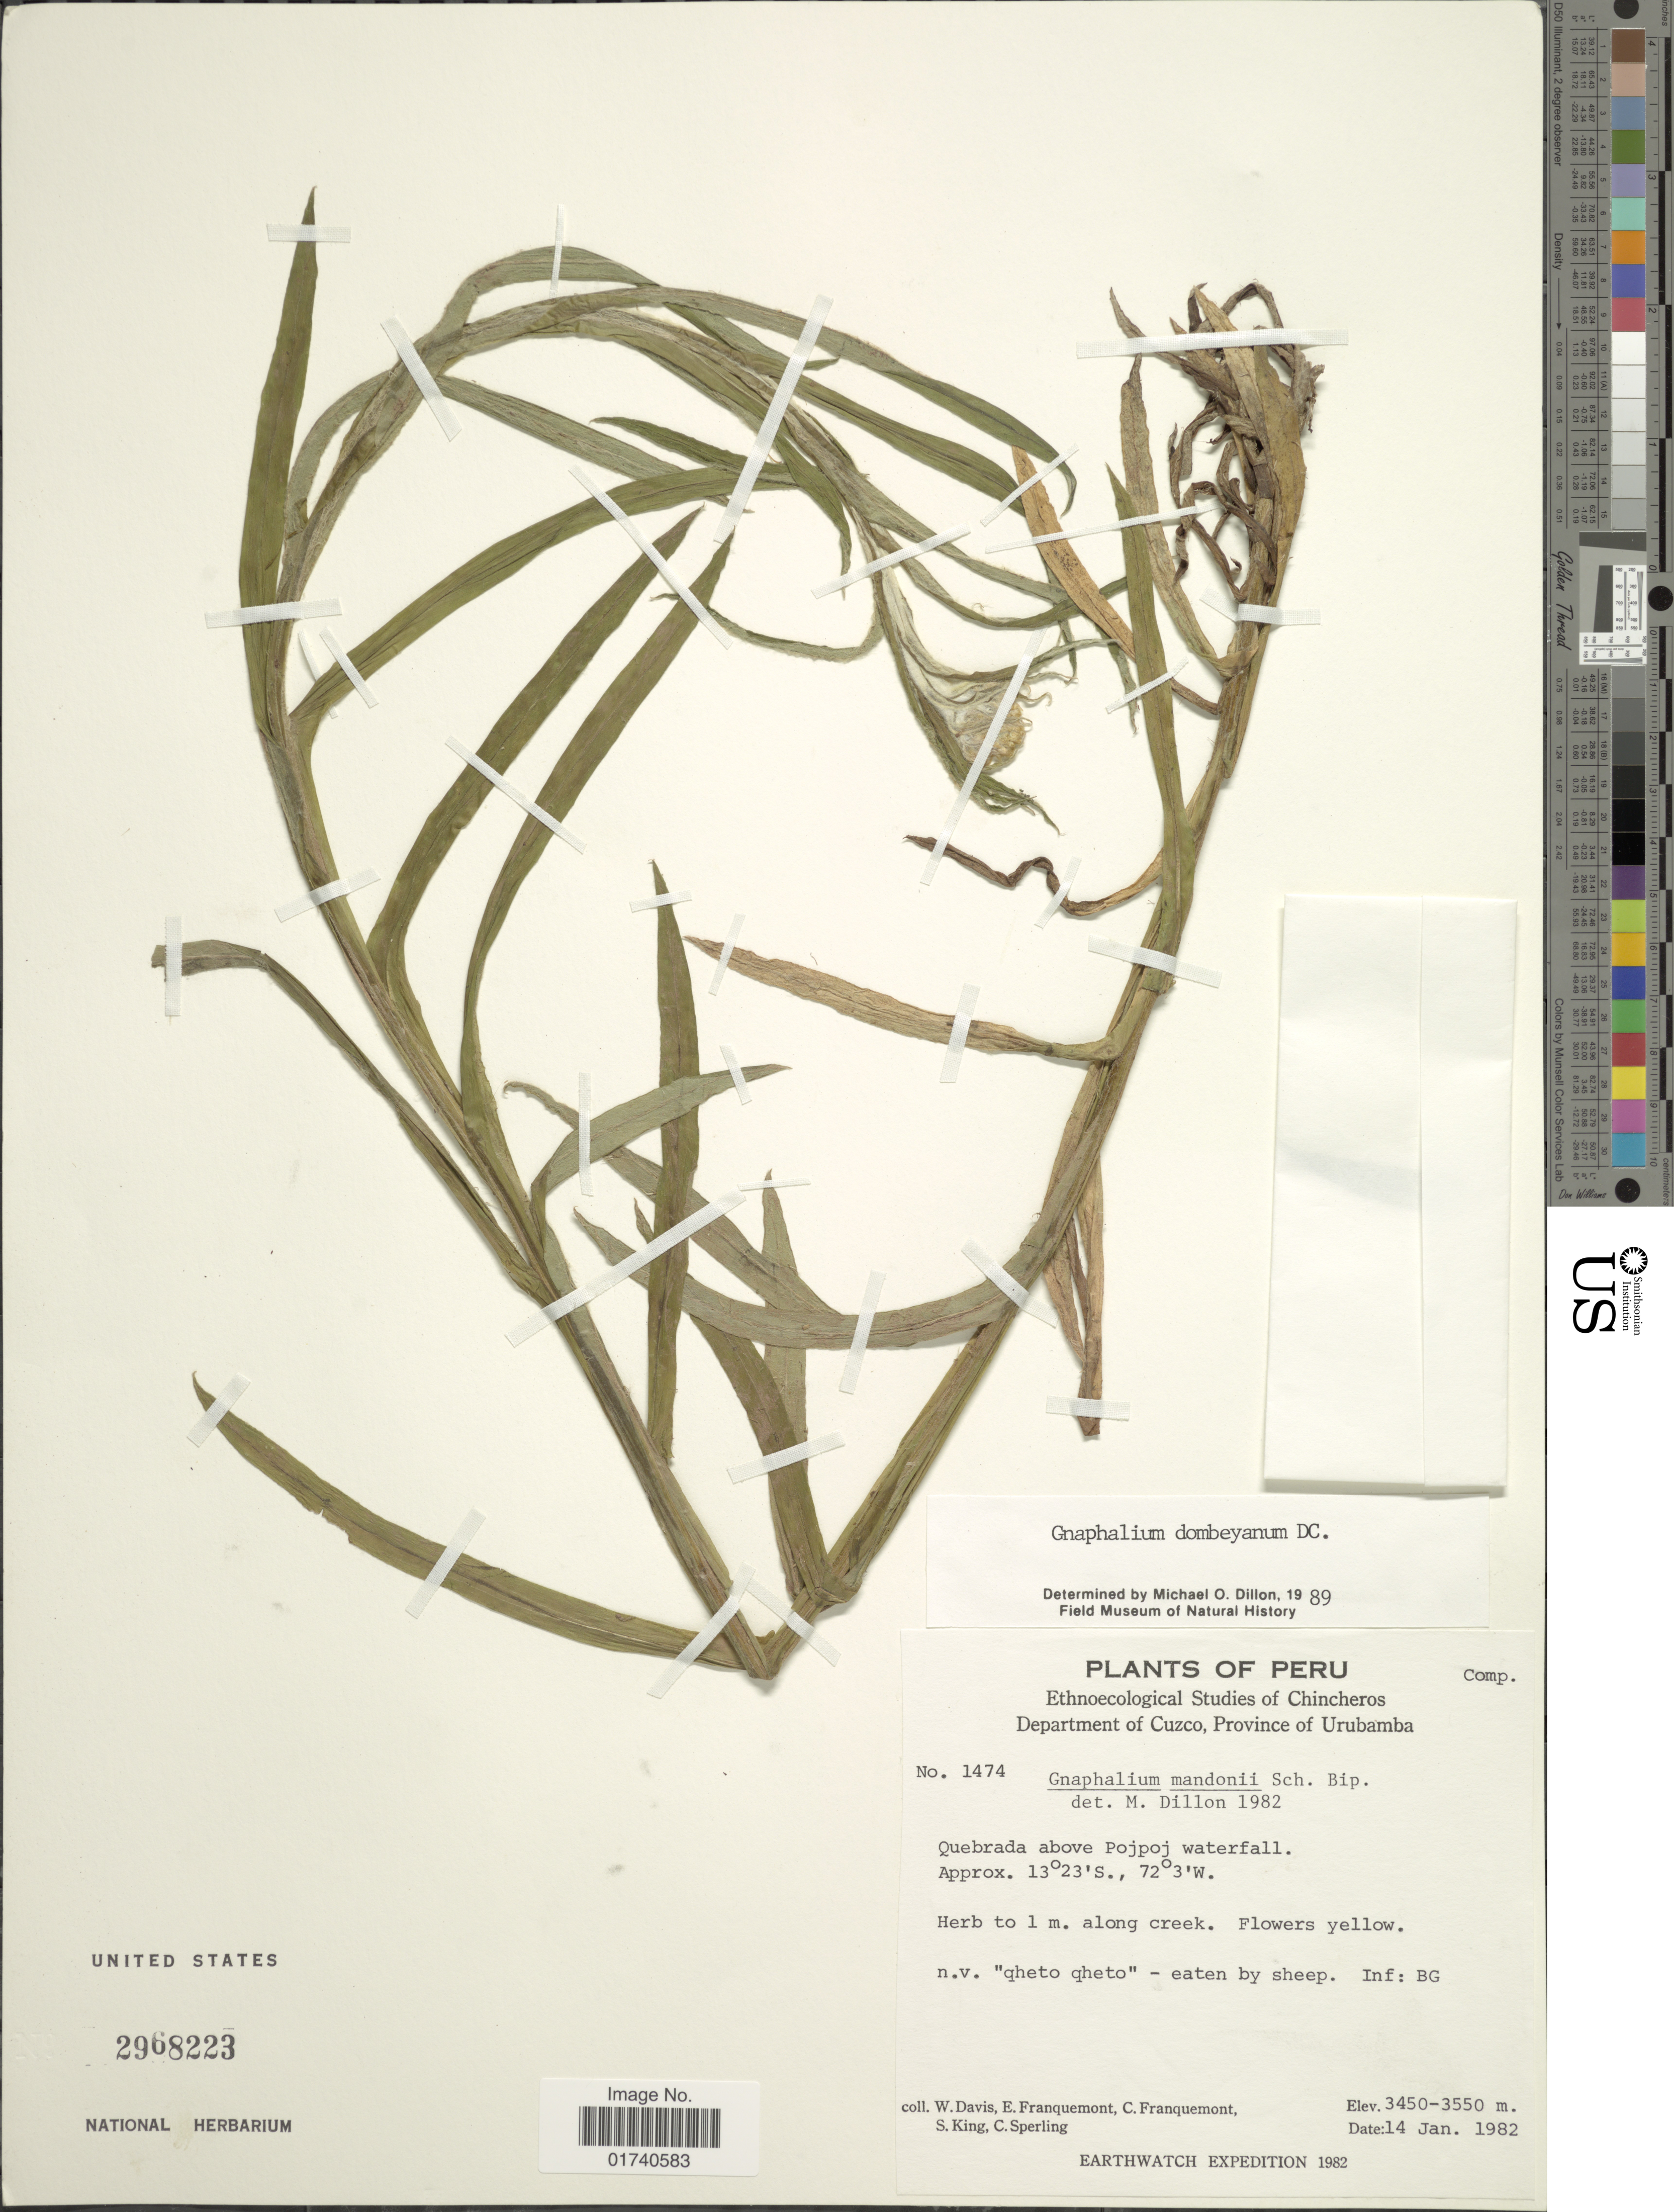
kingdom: Plantae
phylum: Tracheophyta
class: Magnoliopsida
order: Asterales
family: Asteraceae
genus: Pseudognaphalium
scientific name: Pseudognaphalium dombeyanum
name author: (DC.) Anderb.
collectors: W. Davis, E. Franquemont, C. Franquemont, S. King & C. Sperling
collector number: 1474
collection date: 1982-01-14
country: Peru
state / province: Cusco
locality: Department of Cuzco, Province of Urubamba. Quebrada above Pojpoj waterfall.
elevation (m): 3450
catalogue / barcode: US 2968223